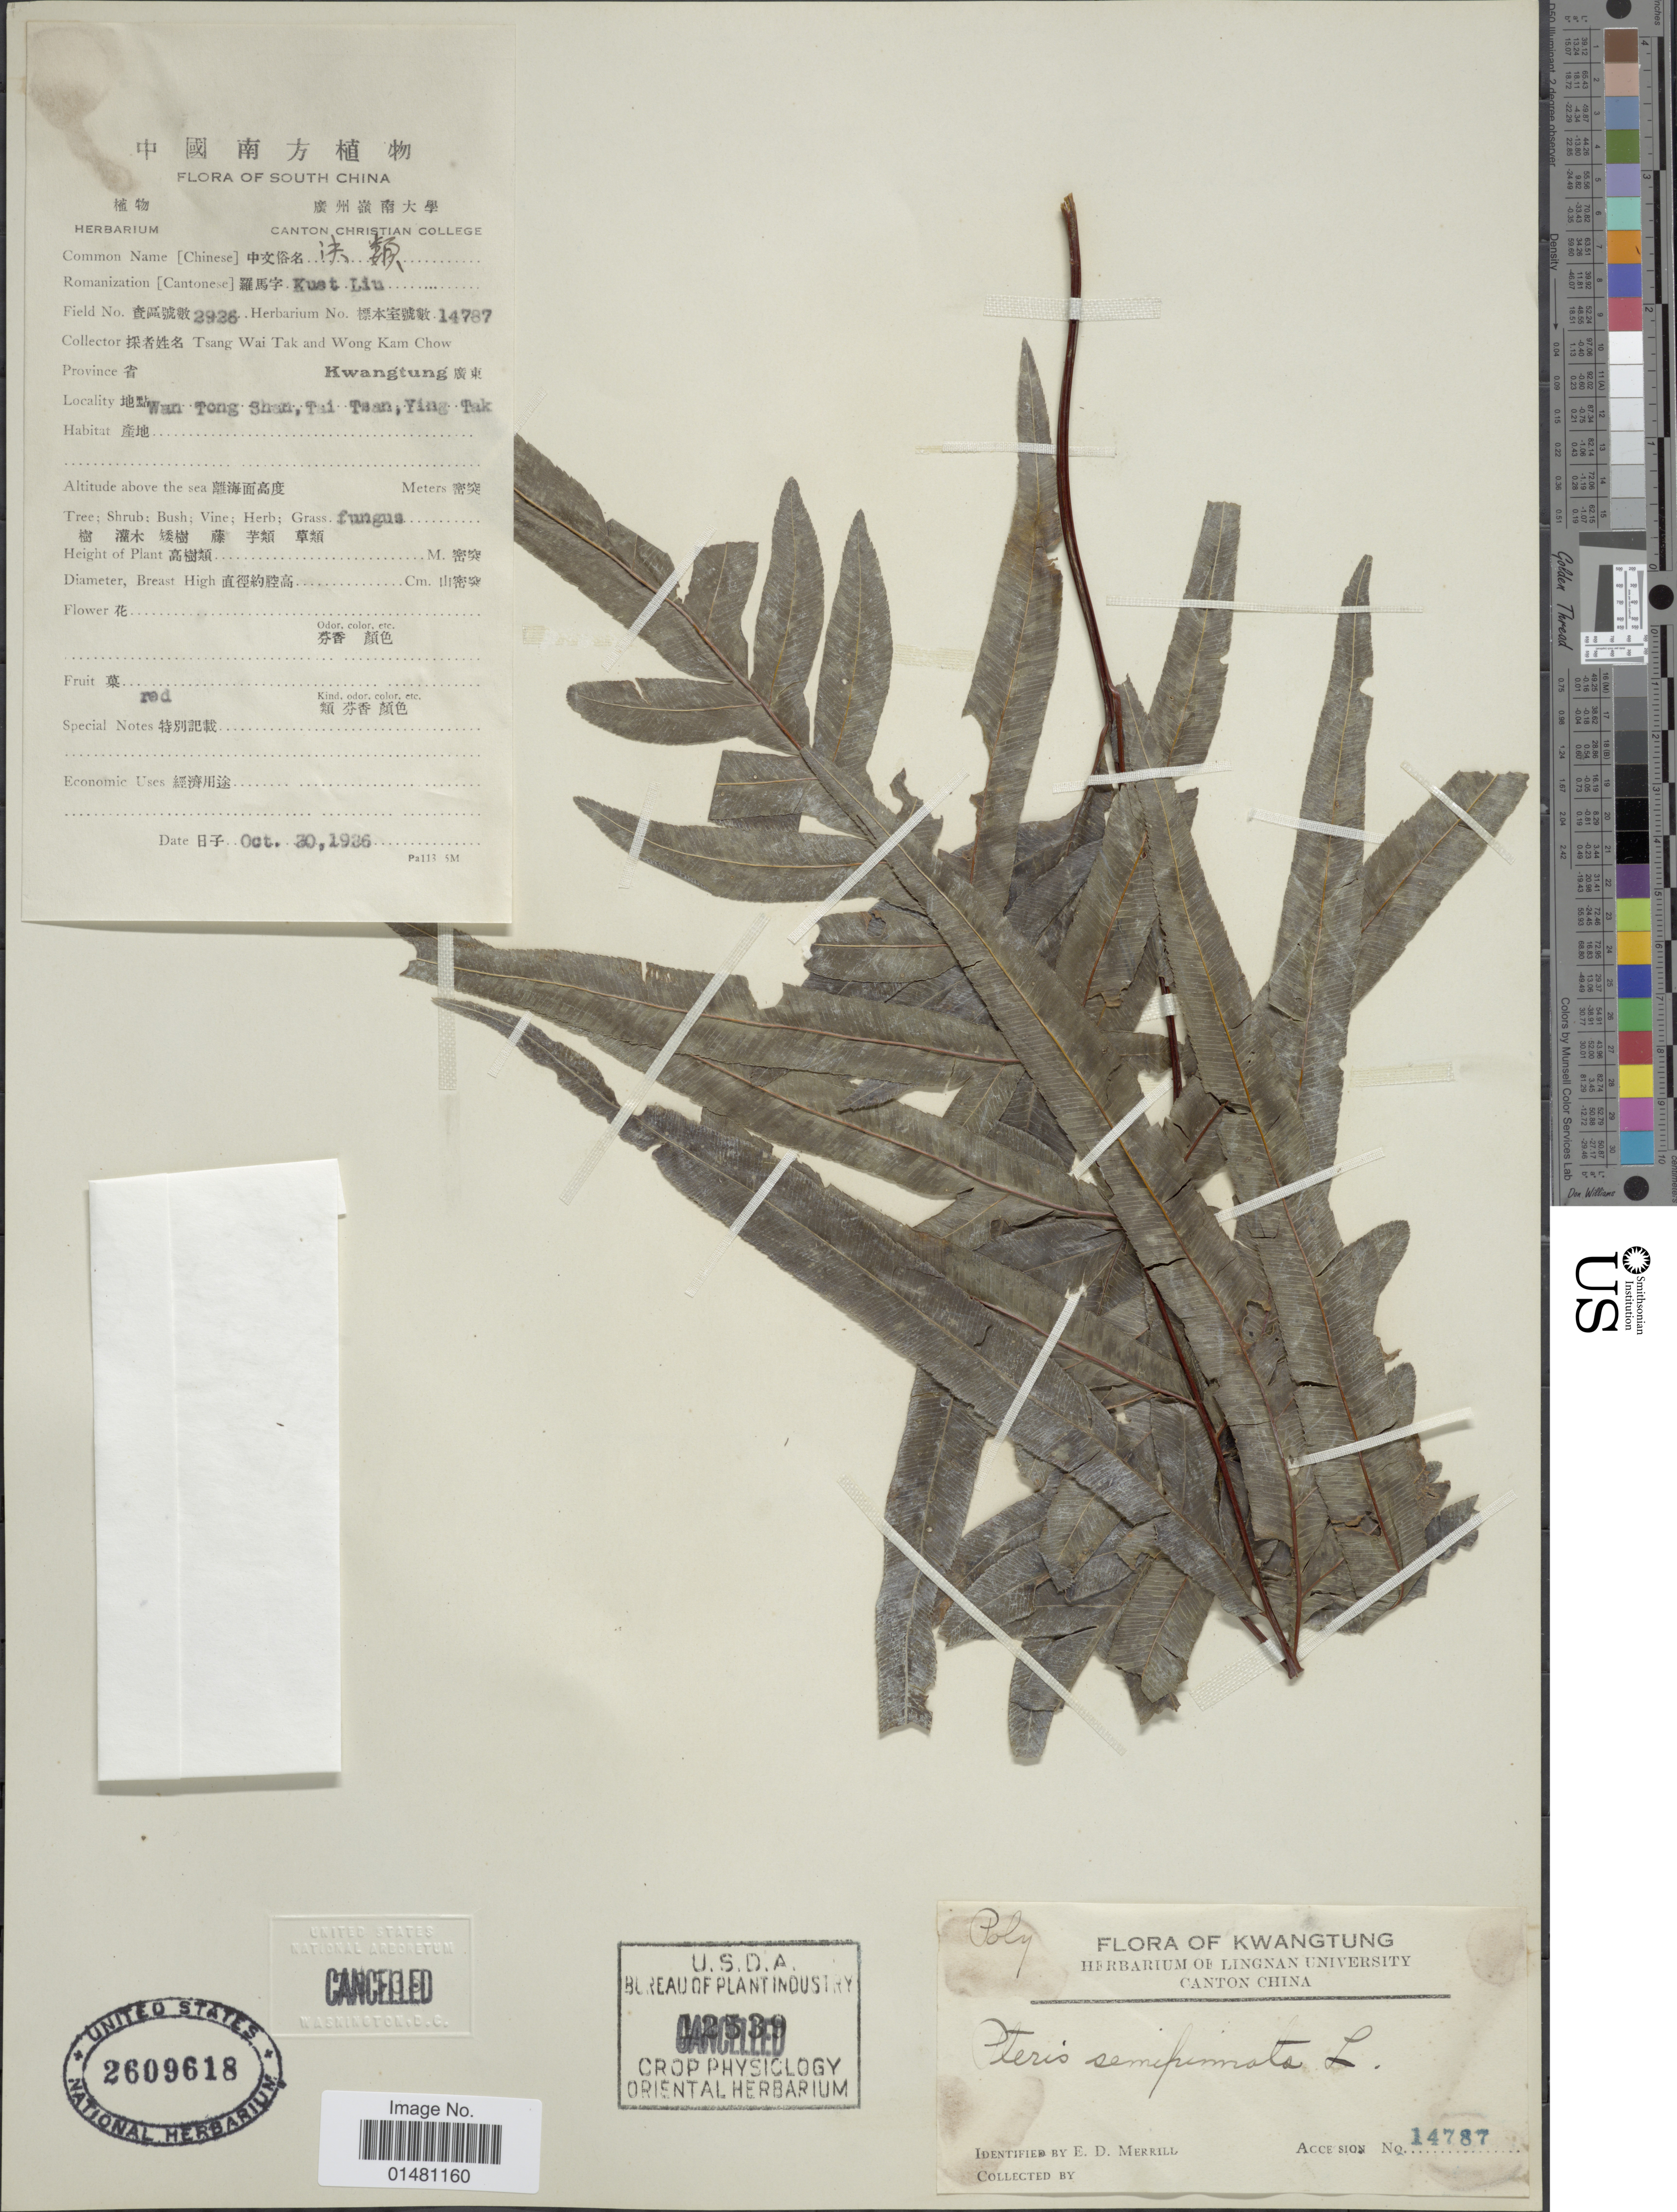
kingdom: Plantae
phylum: Tracheophyta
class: Polypodiopsida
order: Polypodiales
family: Pteridaceae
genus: Pteris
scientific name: Pteris semipinnata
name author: L.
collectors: W. T. Tsang & K. C. Wong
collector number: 2926/14787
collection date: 1926-10-30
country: China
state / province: Guangdong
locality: South China, Province Kwangtung, Wan Tong Shan, Tai Taan, Ying Tak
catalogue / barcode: US 2609618